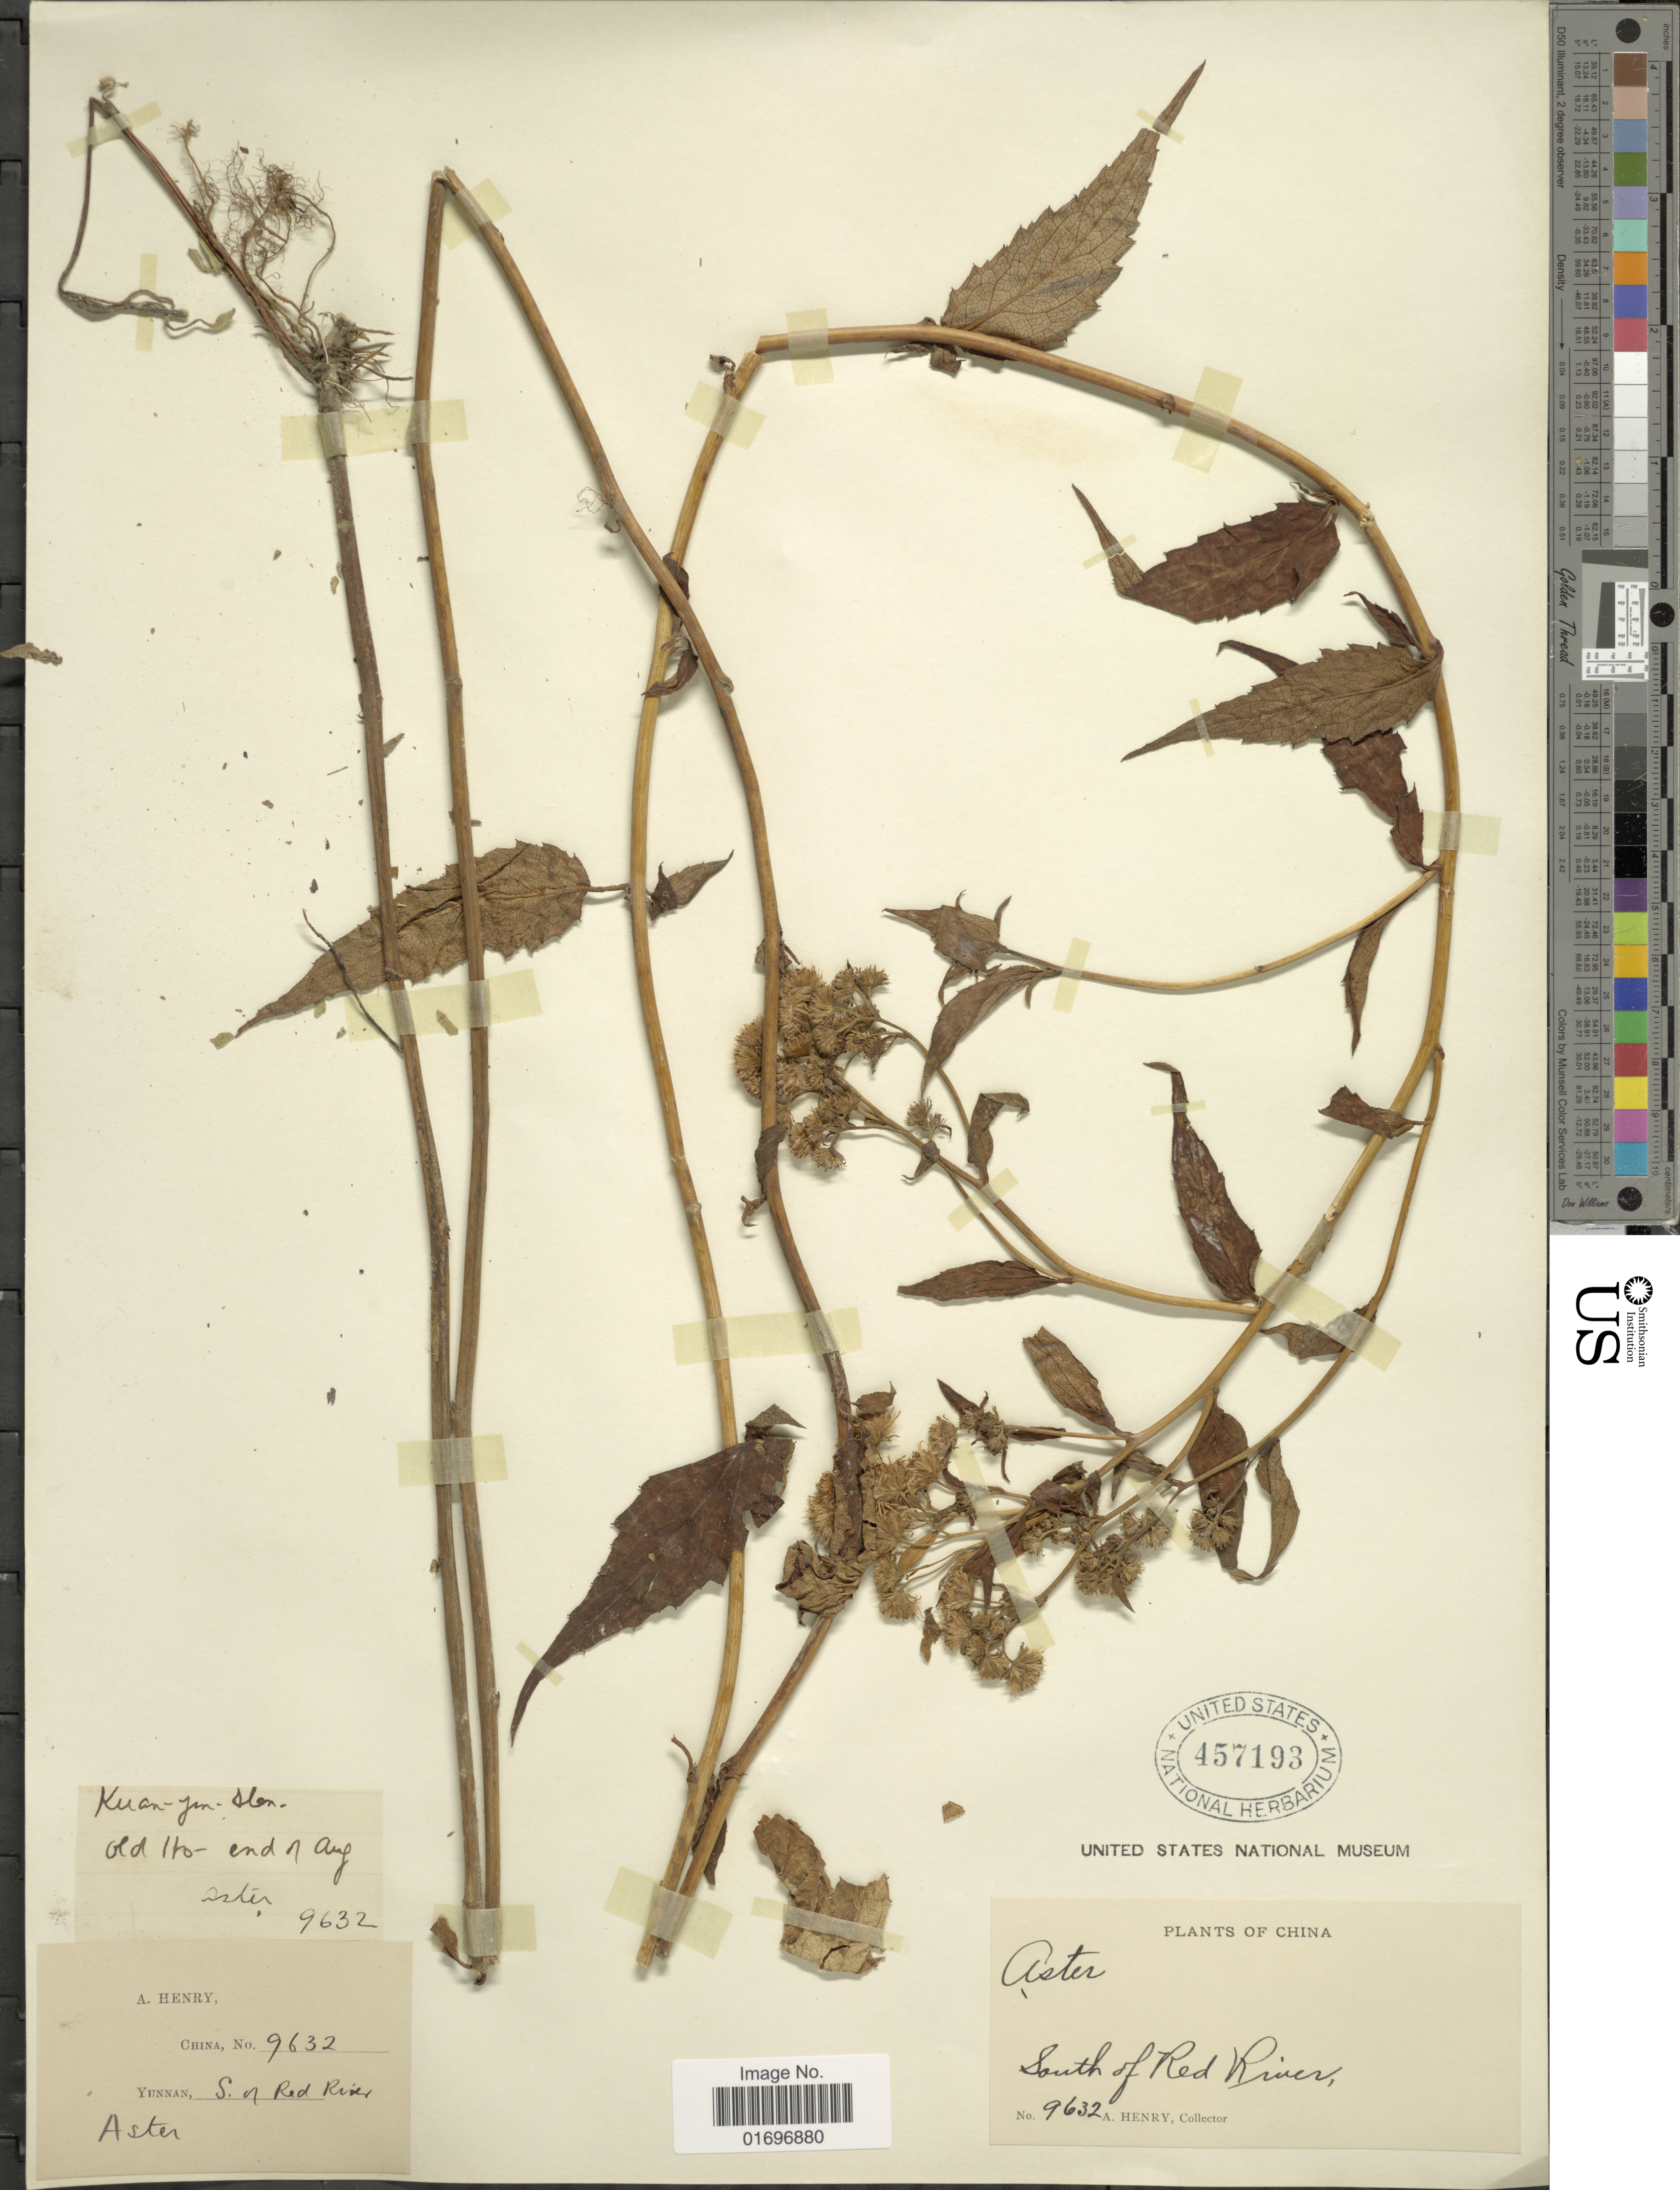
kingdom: Plantae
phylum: Tracheophyta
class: Magnoliopsida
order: Asterales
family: Asteraceae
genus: Aster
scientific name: Aster sp.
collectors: A. Henry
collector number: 9632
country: China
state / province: Yunnan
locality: China, Yunnan, S. of Red River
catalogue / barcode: US 457193